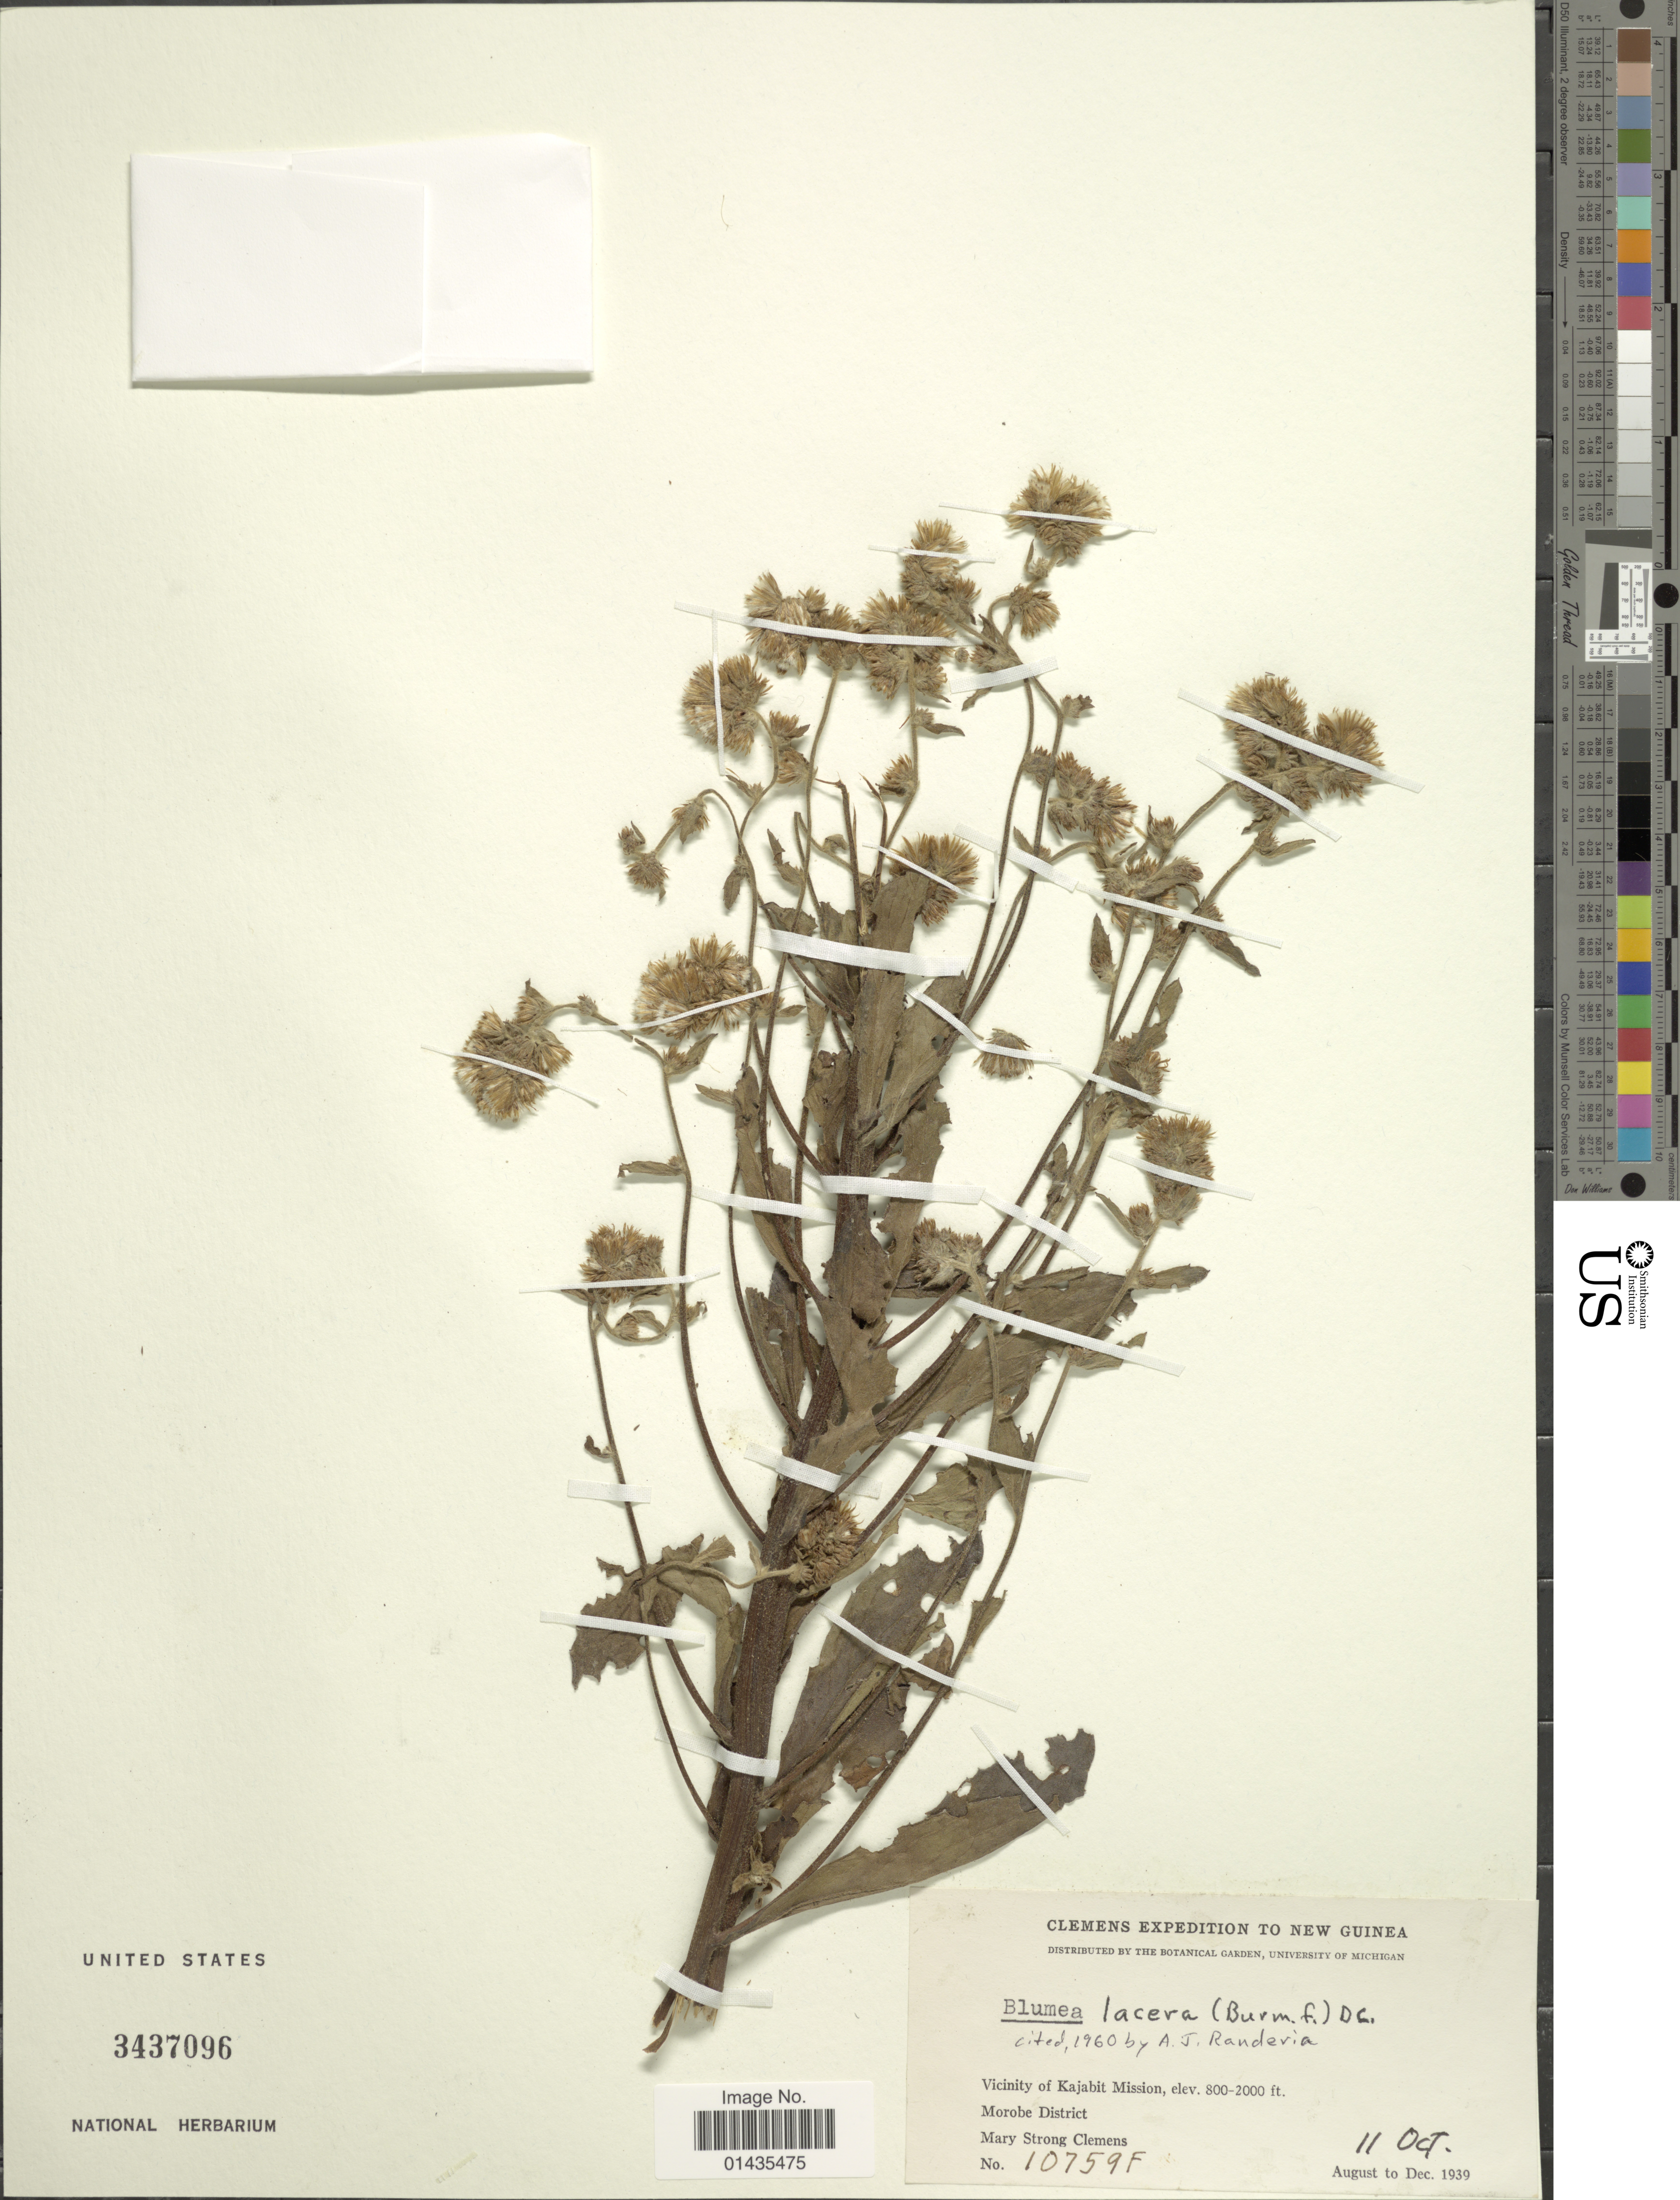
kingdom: Plantae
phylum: Tracheophyta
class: Magnoliopsida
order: Asterales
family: Asteraceae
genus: Blumea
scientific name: Blumea lacera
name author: (Roxb.) DC.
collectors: M. S. Clemens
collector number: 10759F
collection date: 1939-10-11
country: Papua New Guinea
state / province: Morobe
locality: Vicinity of Kajabit Mission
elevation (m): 244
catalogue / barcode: US 3437096